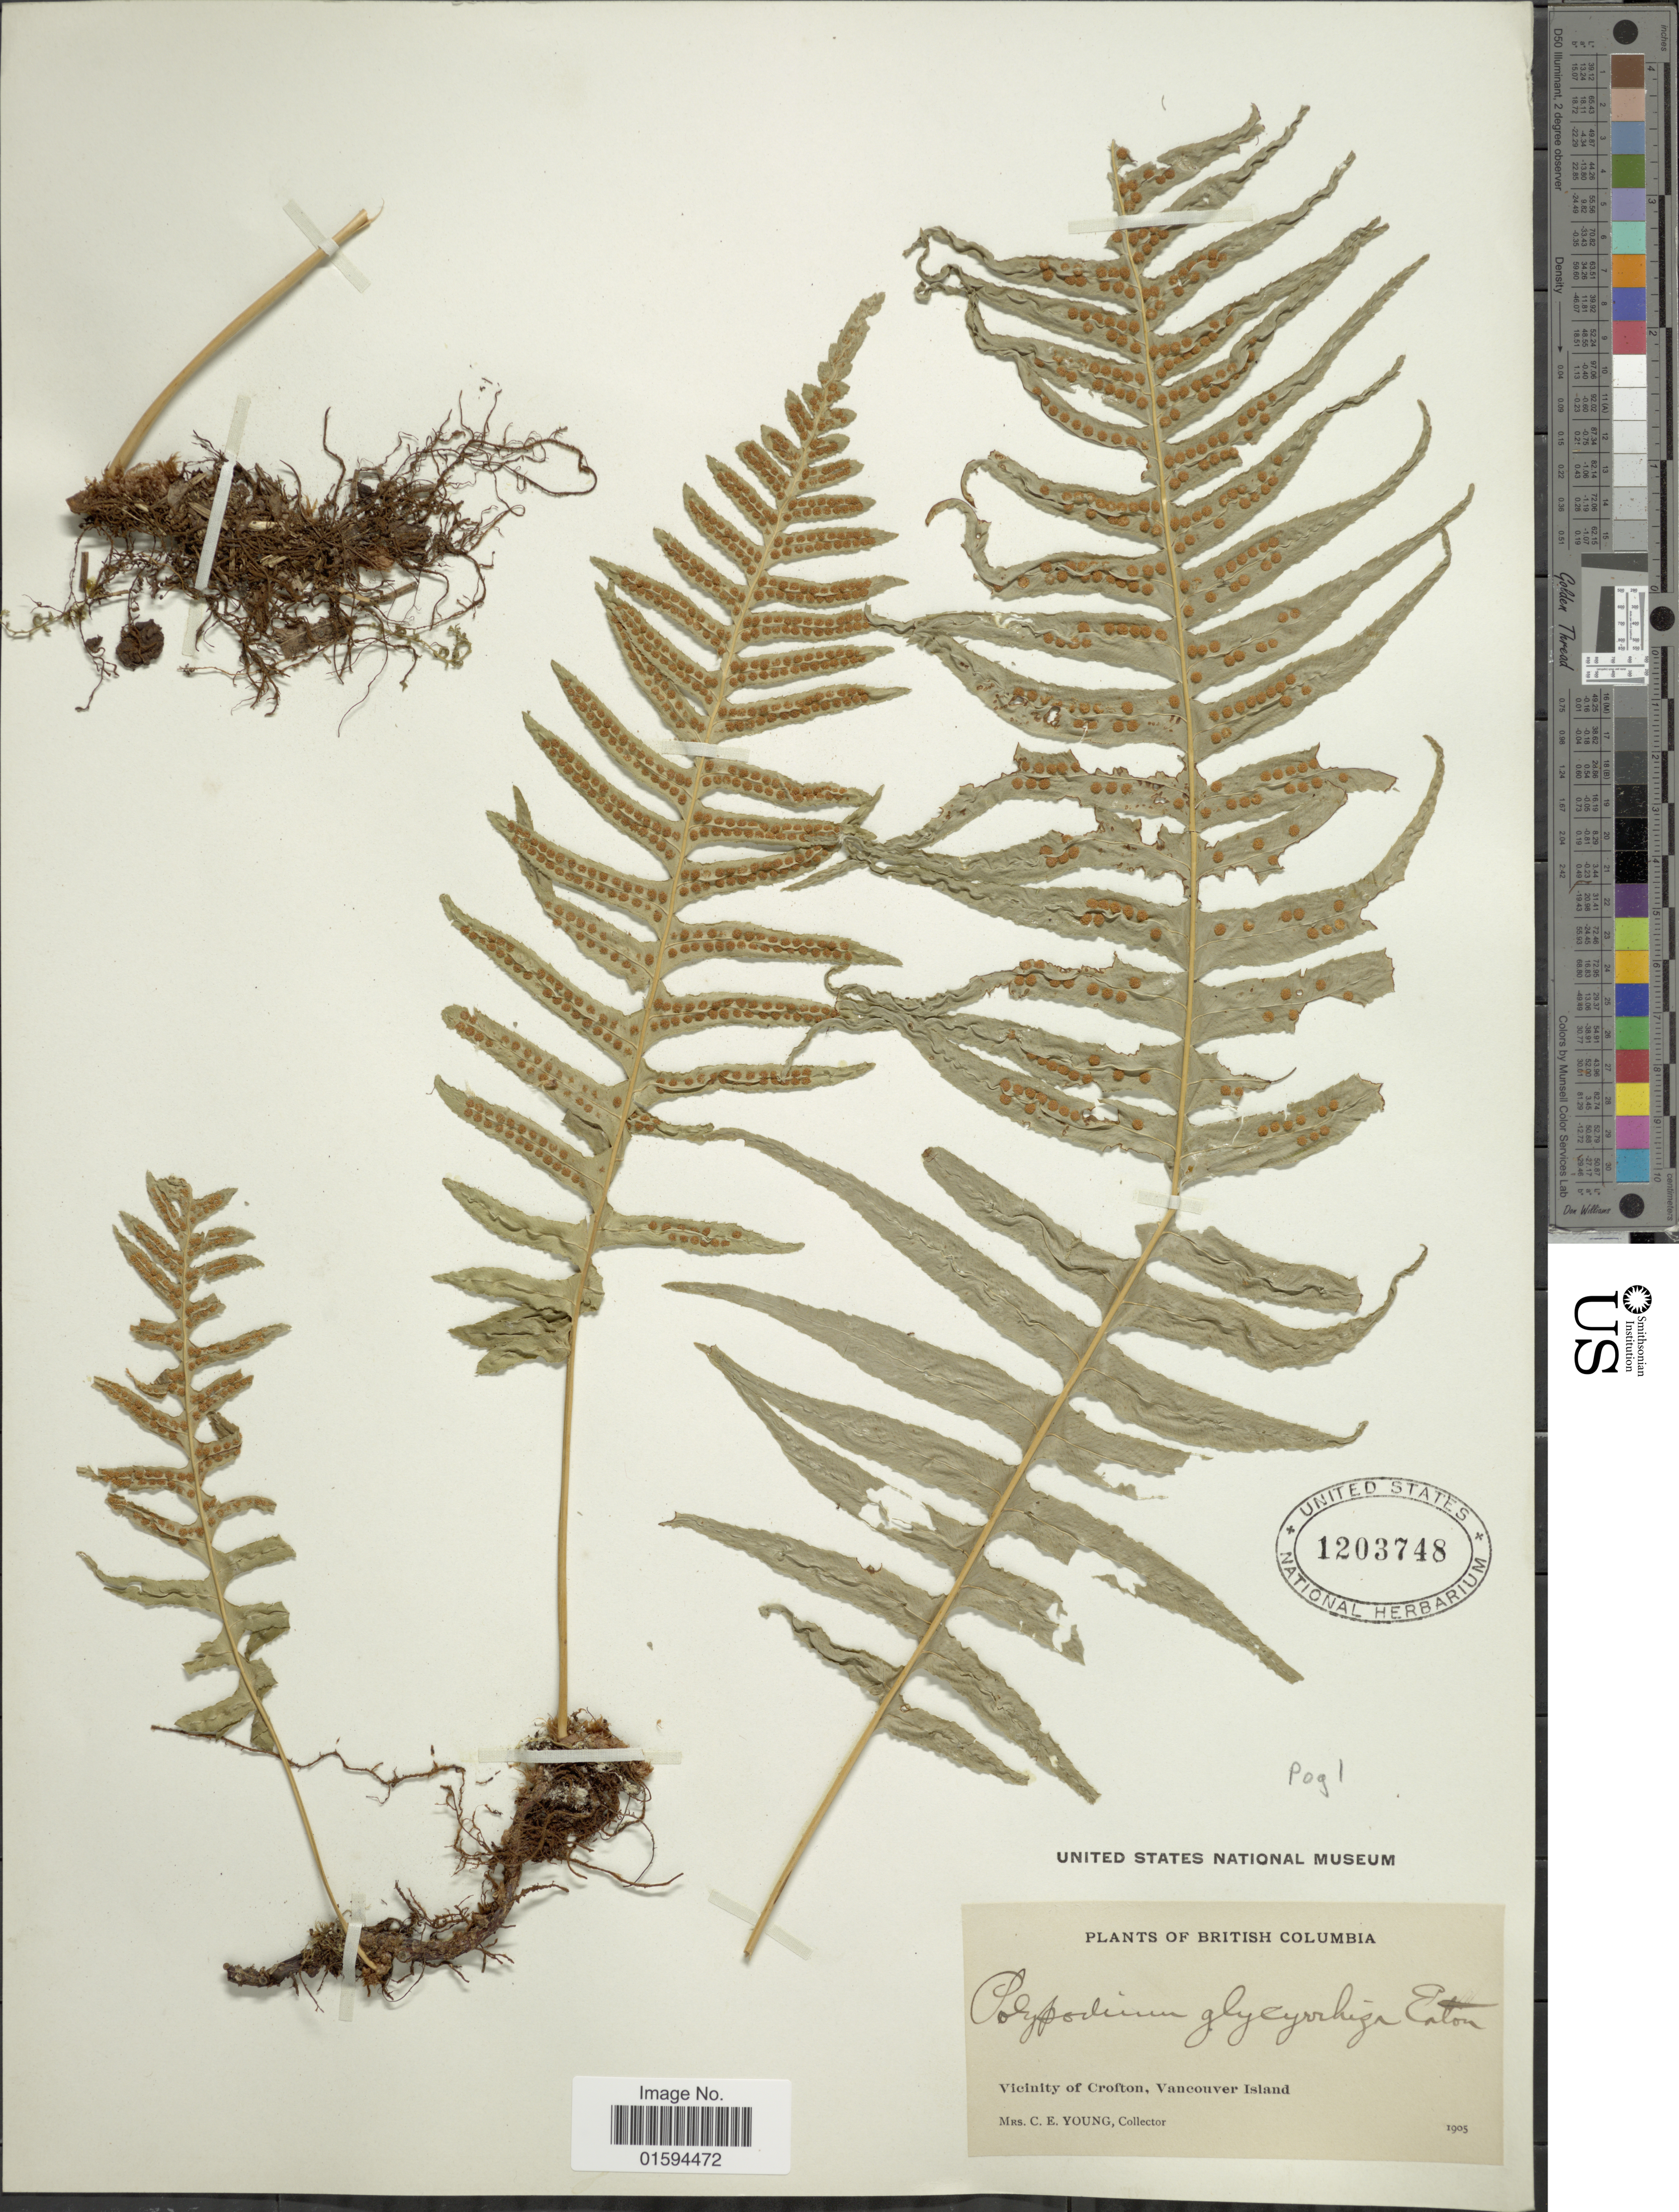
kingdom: Plantae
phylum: Tracheophyta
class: Polypodiopsida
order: Polypodiales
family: Polypodiaceae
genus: Polypodium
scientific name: Polypodium glycyrrhiza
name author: D.C. Eaton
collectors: C. Young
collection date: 1905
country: Canada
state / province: British Columbia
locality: Vicinity of Crofton, Vancouver Island.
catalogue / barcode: US 1203748